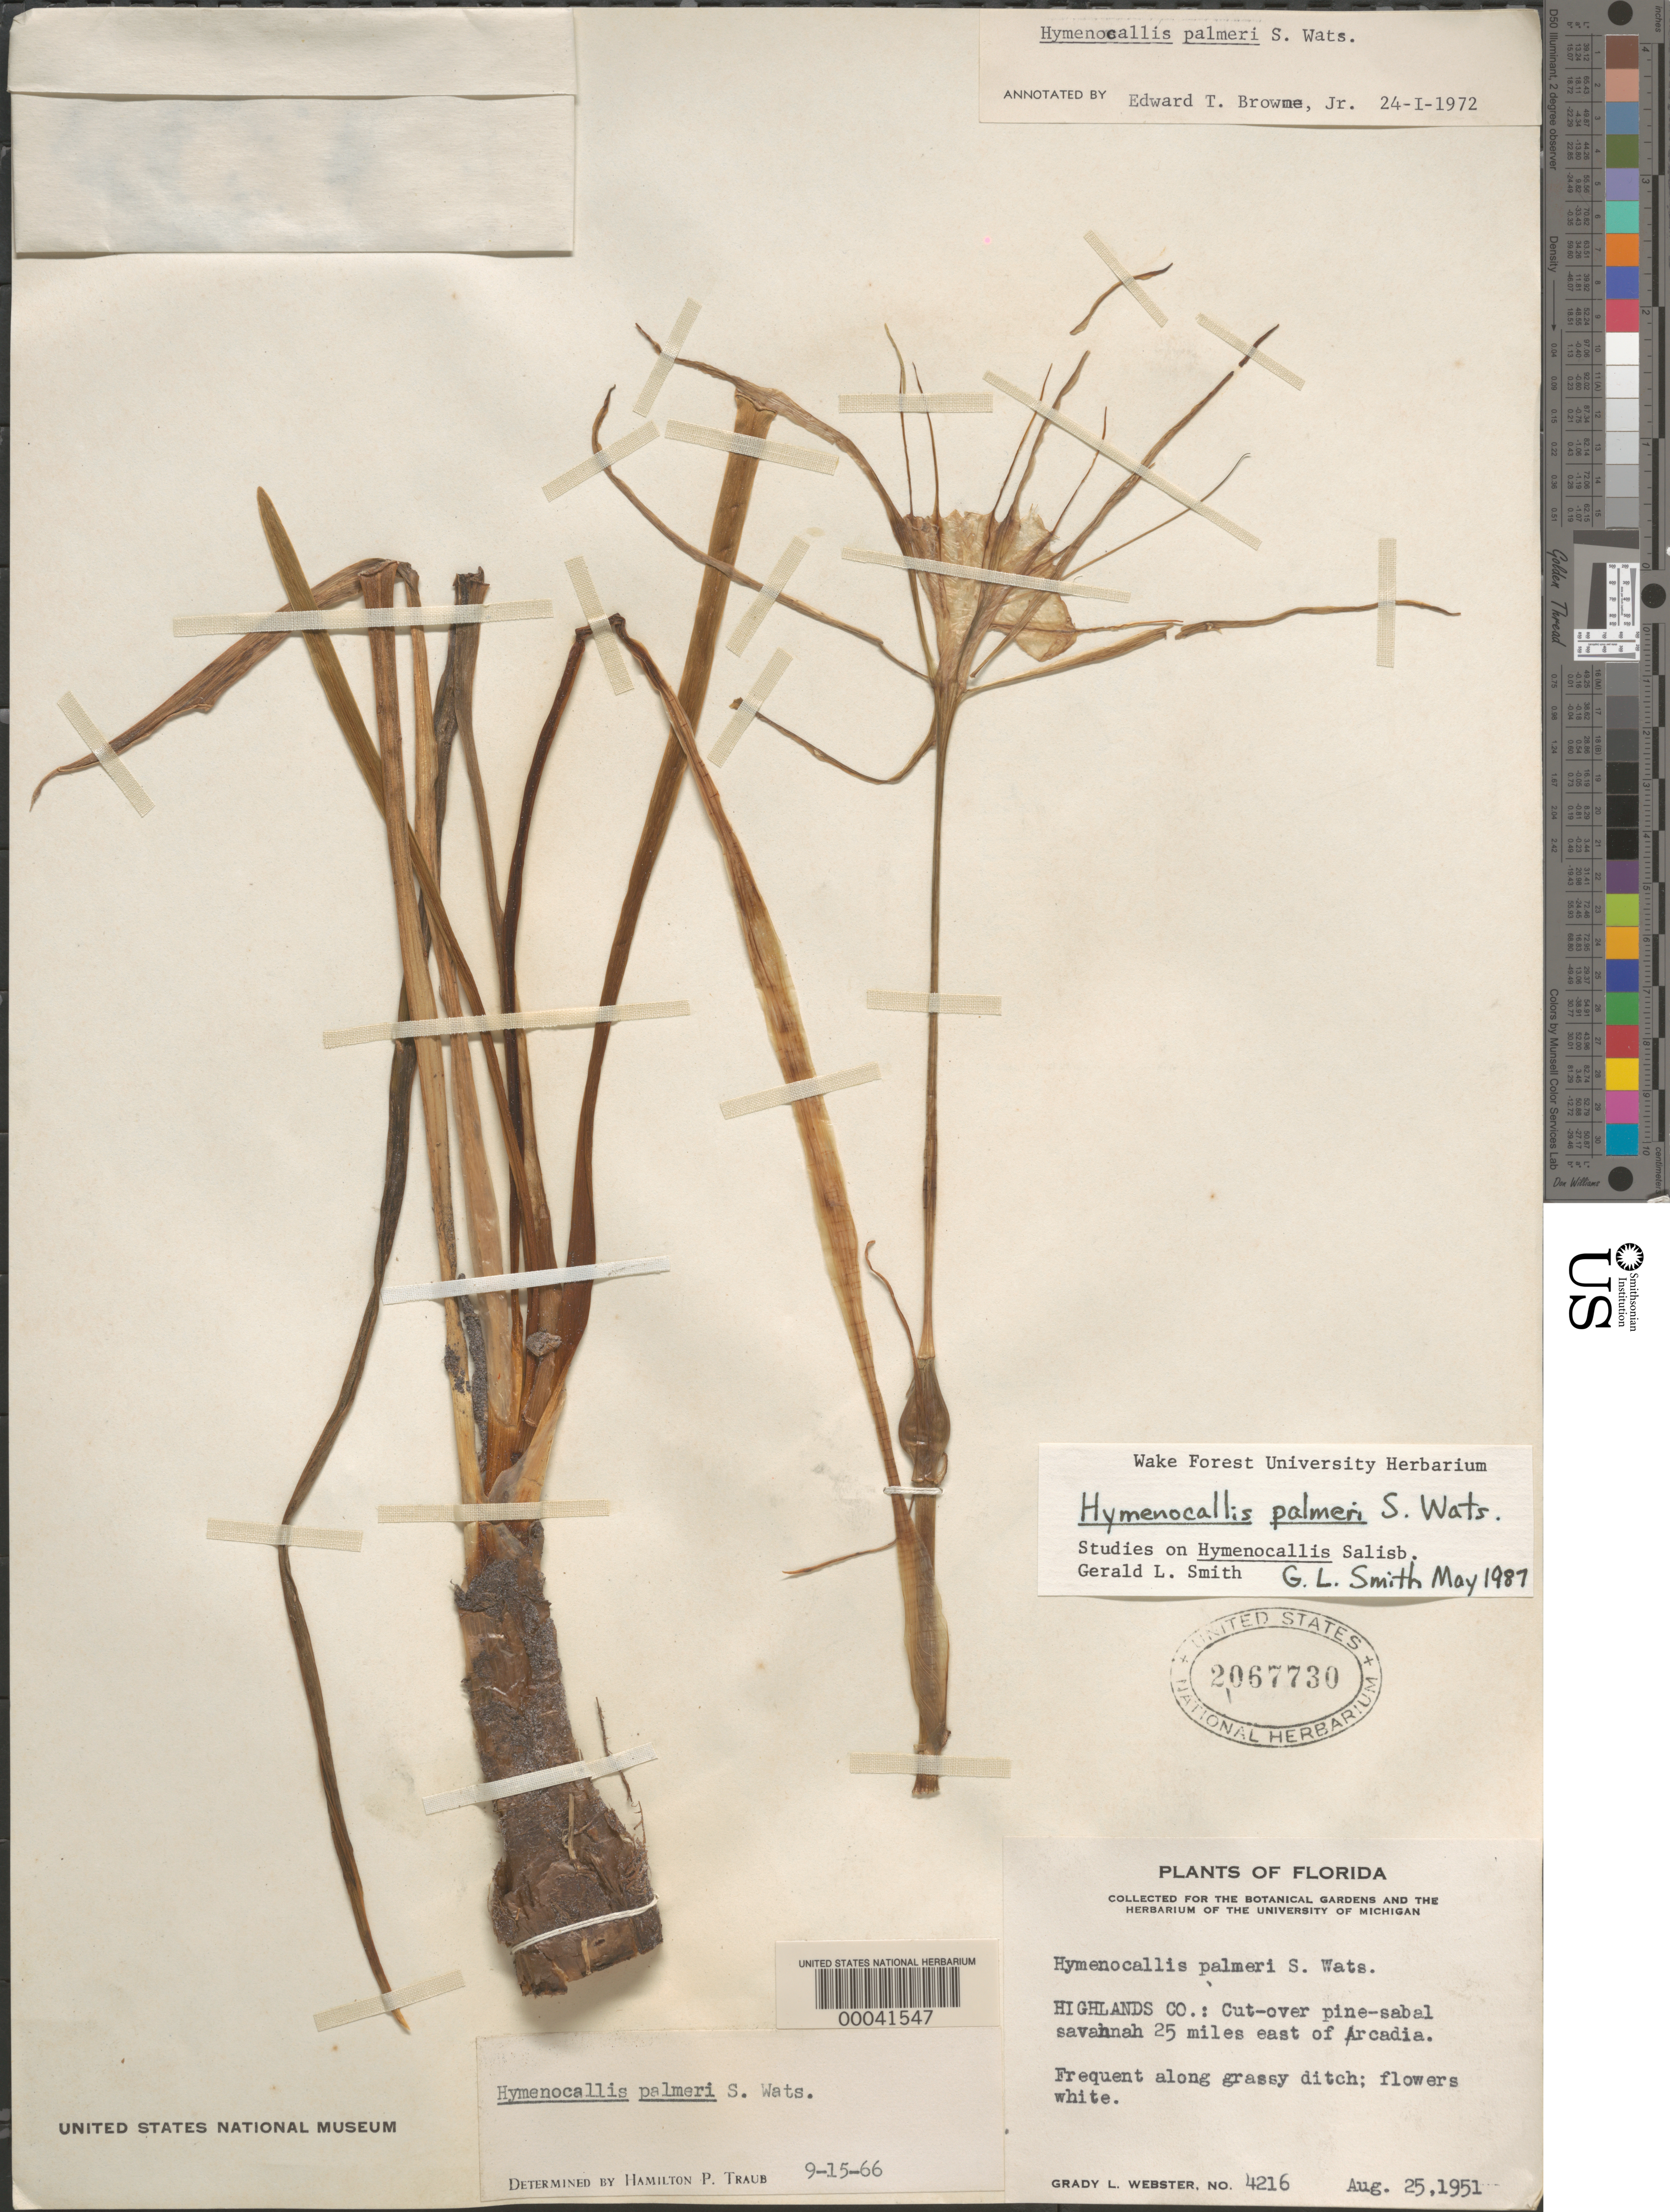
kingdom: Plantae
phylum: Tracheophyta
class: Liliopsida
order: Asparagales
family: Amaryllidaceae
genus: Hymenocallis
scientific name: Hymenocallis palmeri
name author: S. Watson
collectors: G. L. Webster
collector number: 4216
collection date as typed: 25 Aug 1951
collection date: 1951-08-25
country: United States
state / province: Florida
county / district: Highlands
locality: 25 mi. e of arcadia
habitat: Cut over pine-sabal savannah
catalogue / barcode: US 2067730